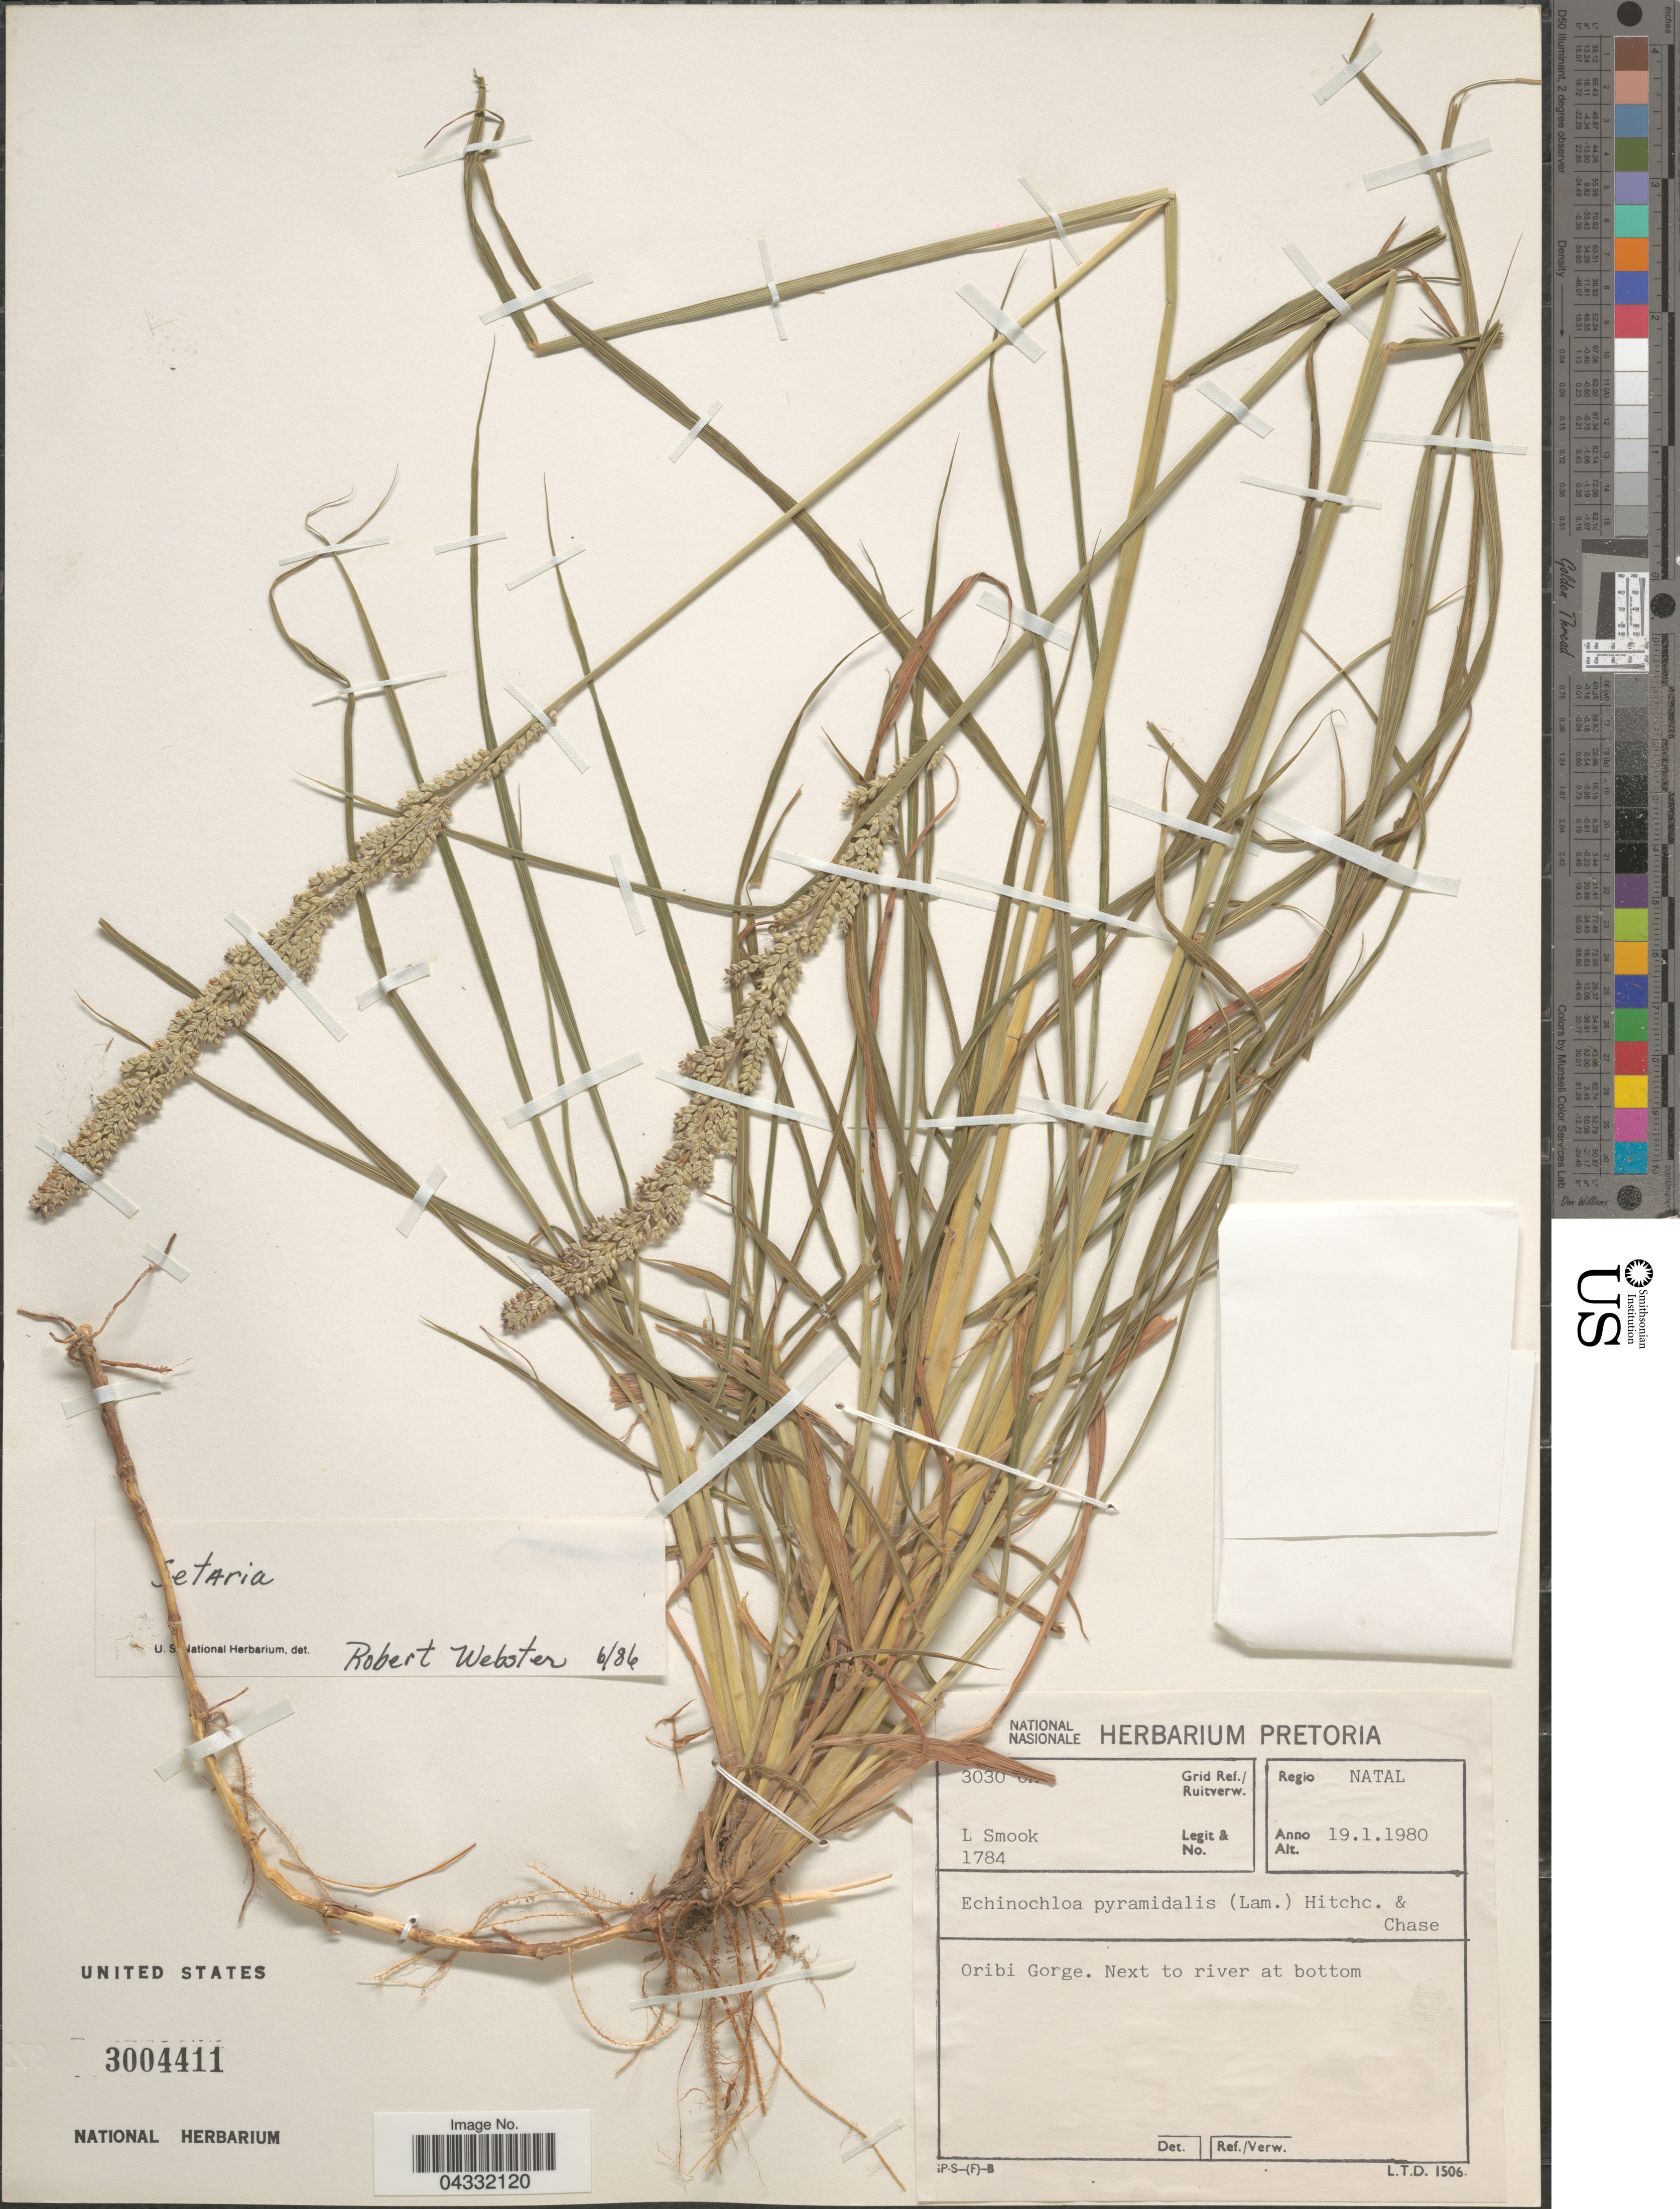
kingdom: Plantae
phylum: Tracheophyta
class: Liliopsida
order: Poales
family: Poaceae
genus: Setaria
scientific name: Setaria sp.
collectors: L. Smook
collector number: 1784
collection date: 1980-01-19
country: South Africa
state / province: KwaZulu-Natal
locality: Grid Ref./Ruitverw. 3030 [illegible text]. Regio Natal. Oribi Gorge. Next to river at bottom.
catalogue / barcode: US 3004411